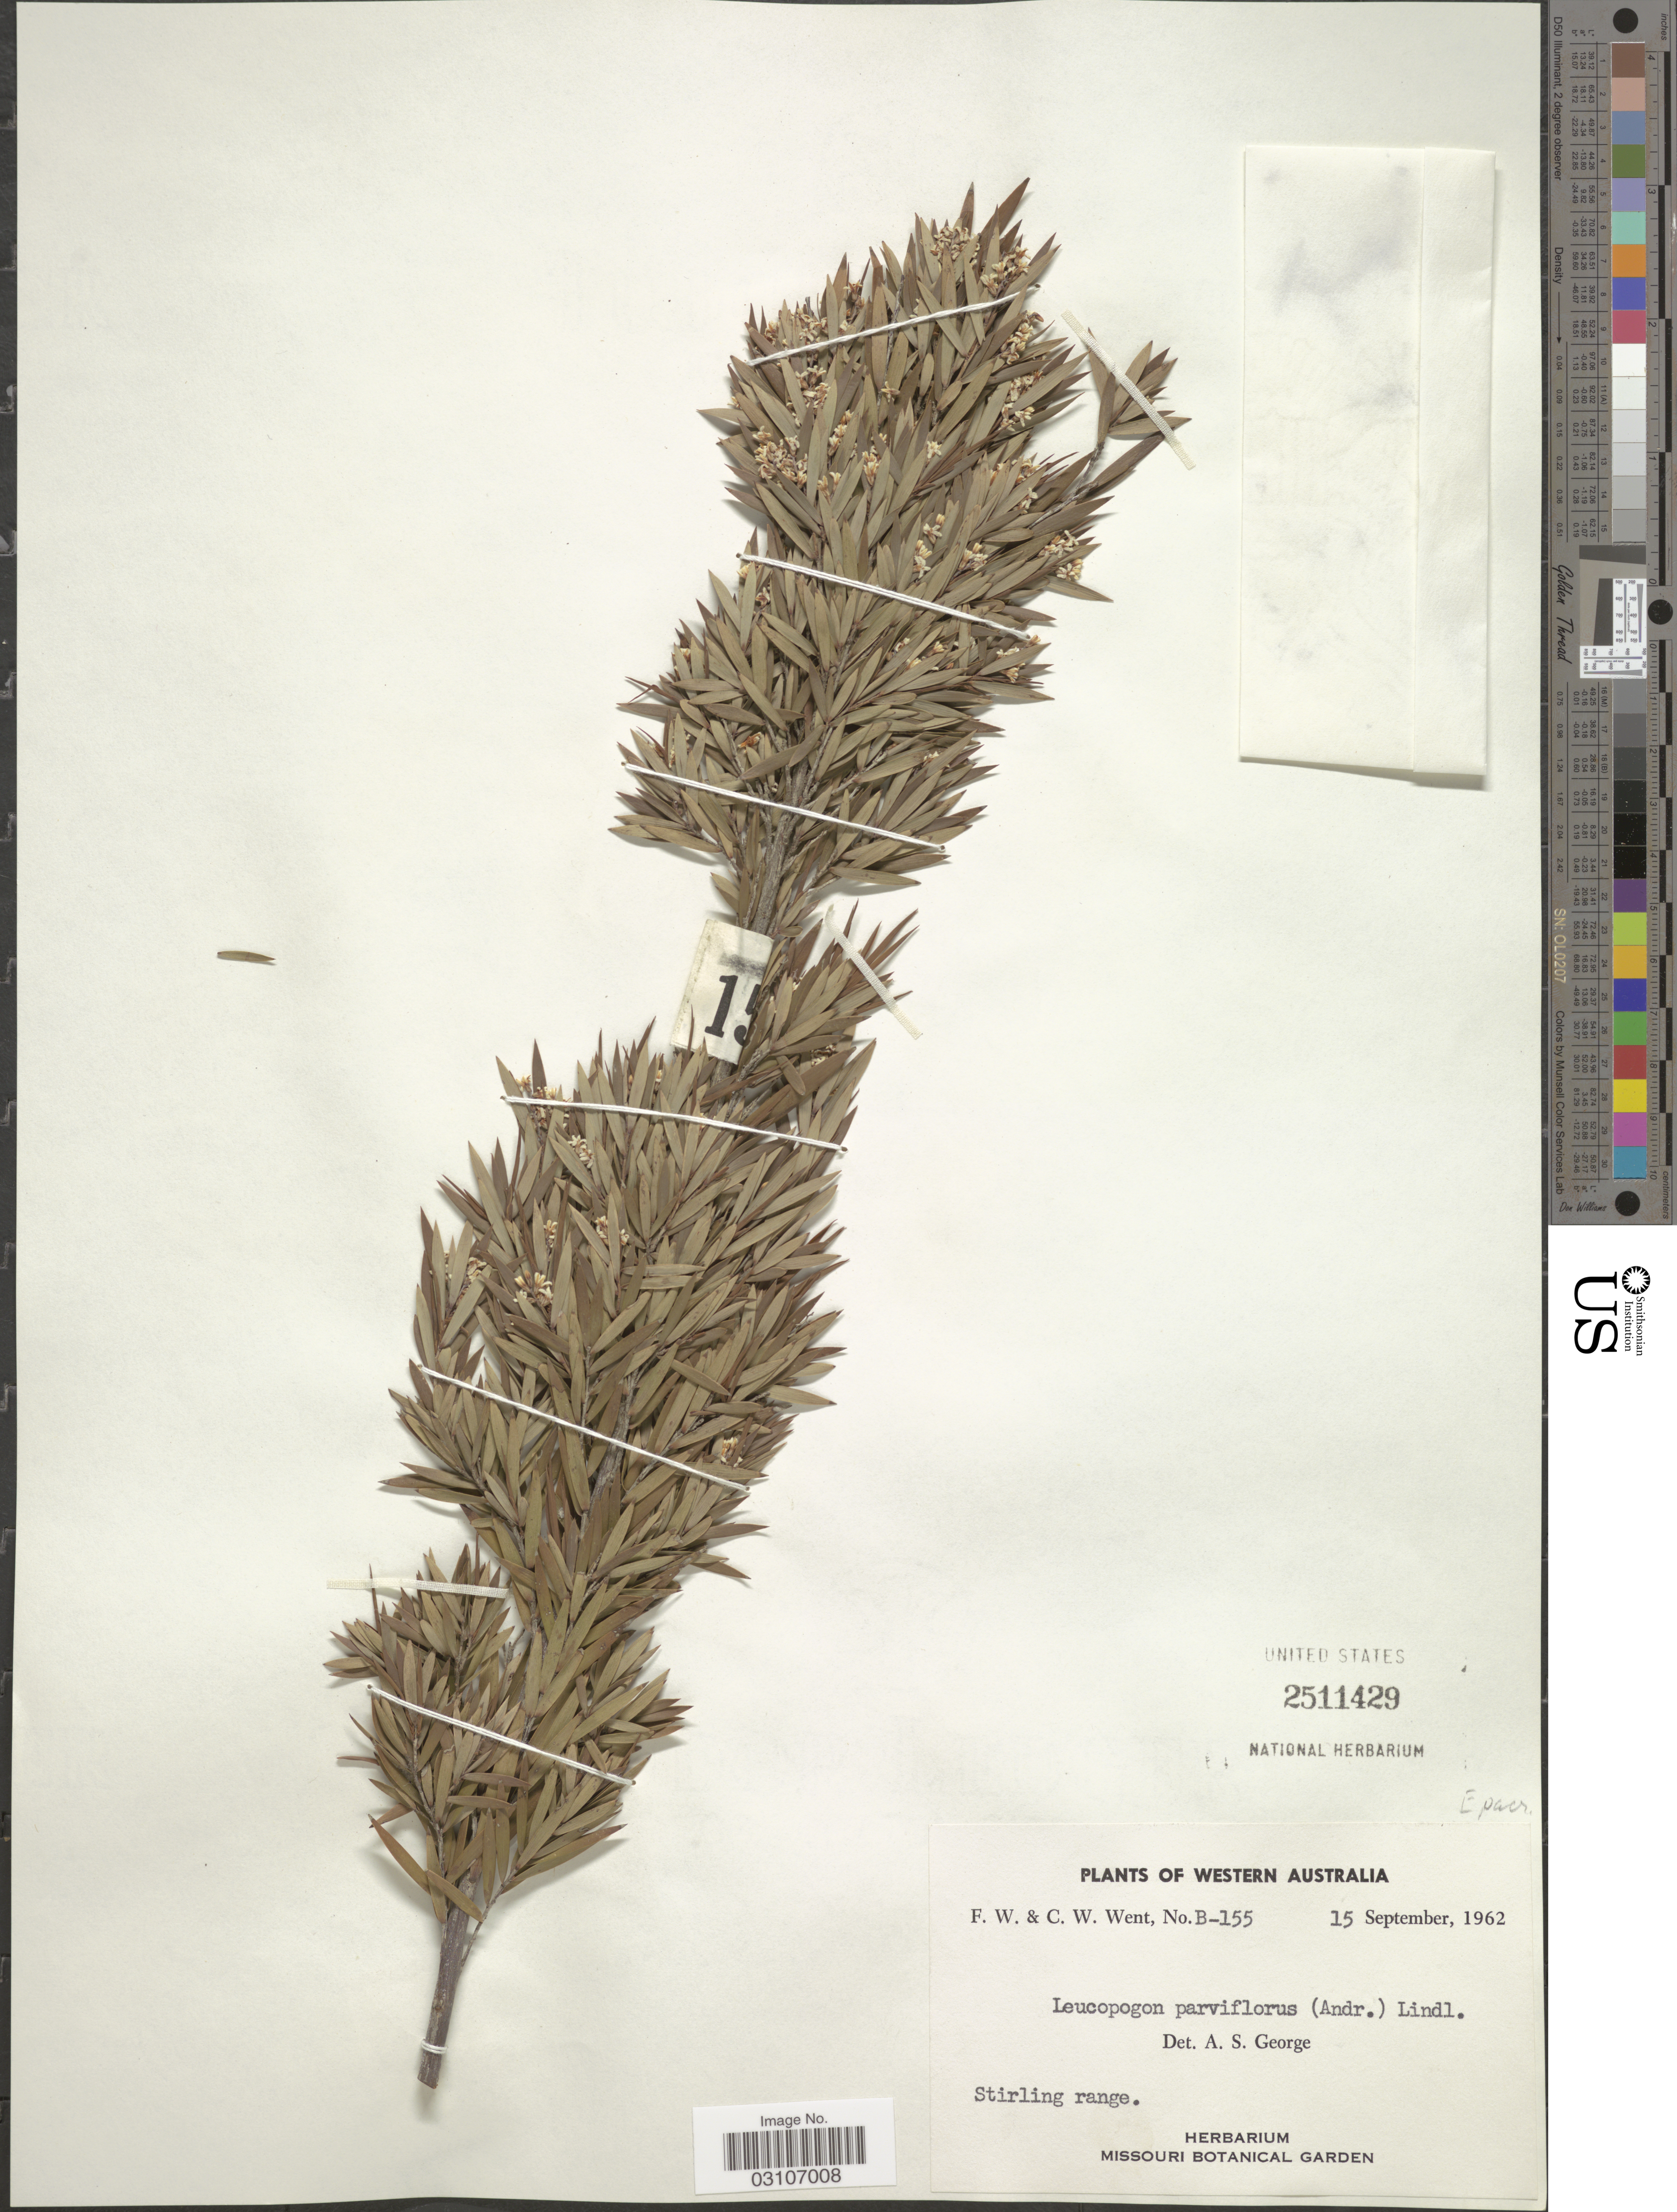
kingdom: Plantae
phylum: Tracheophyta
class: Magnoliopsida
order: Ericales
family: Ericaceae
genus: Leucopogon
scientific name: Leucopogon parviflorus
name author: (H. Andrews) Lindl.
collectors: F. W. Went & C. W. Went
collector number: B-155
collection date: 1962-09-15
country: Australia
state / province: Western Australia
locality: Stirling range.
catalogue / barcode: US 2511429